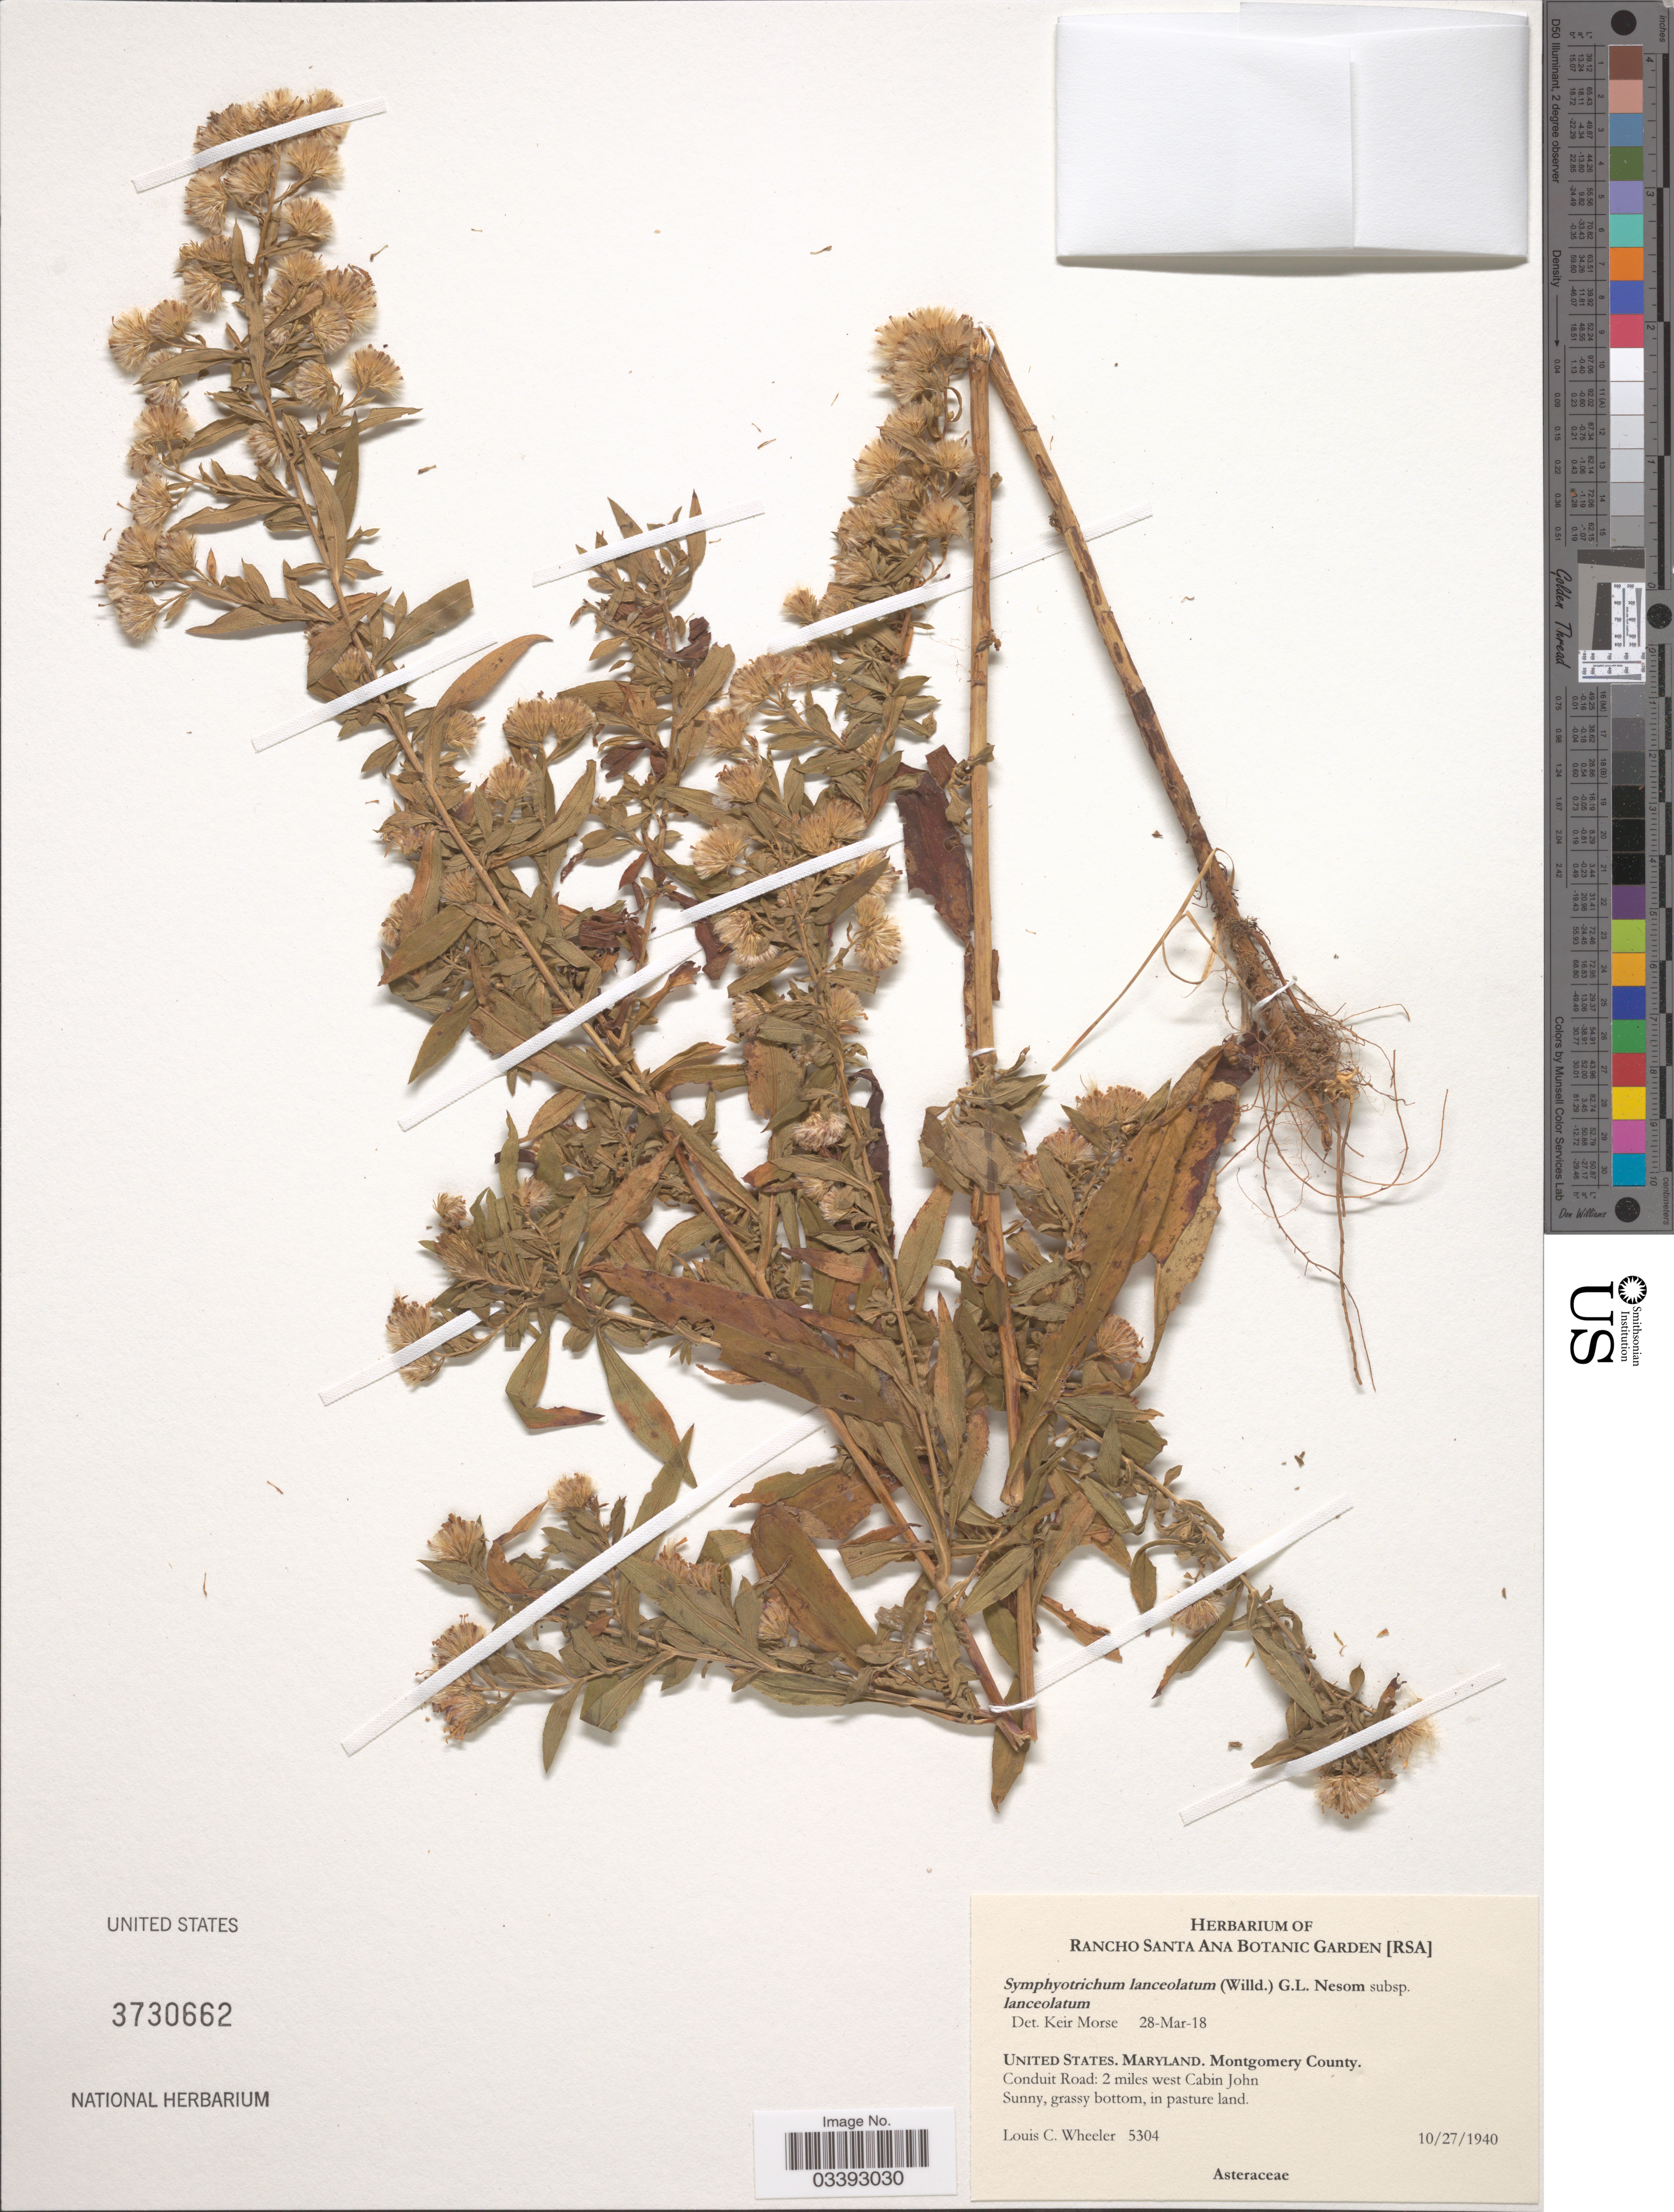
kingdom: Plantae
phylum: Tracheophyta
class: Magnoliopsida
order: Asterales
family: Asteraceae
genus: Symphyotrichum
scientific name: Symphyotrichum lanceolatum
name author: (Willd.) G.L. Nesom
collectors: L. C. Wheeler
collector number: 5304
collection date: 1940-10-27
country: United States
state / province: Maryland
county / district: Montgomery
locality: Montgomery County. Conduit Road: 2 miles west Cabin John Sunny, grassy bottom, in pasture land.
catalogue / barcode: US 3730662